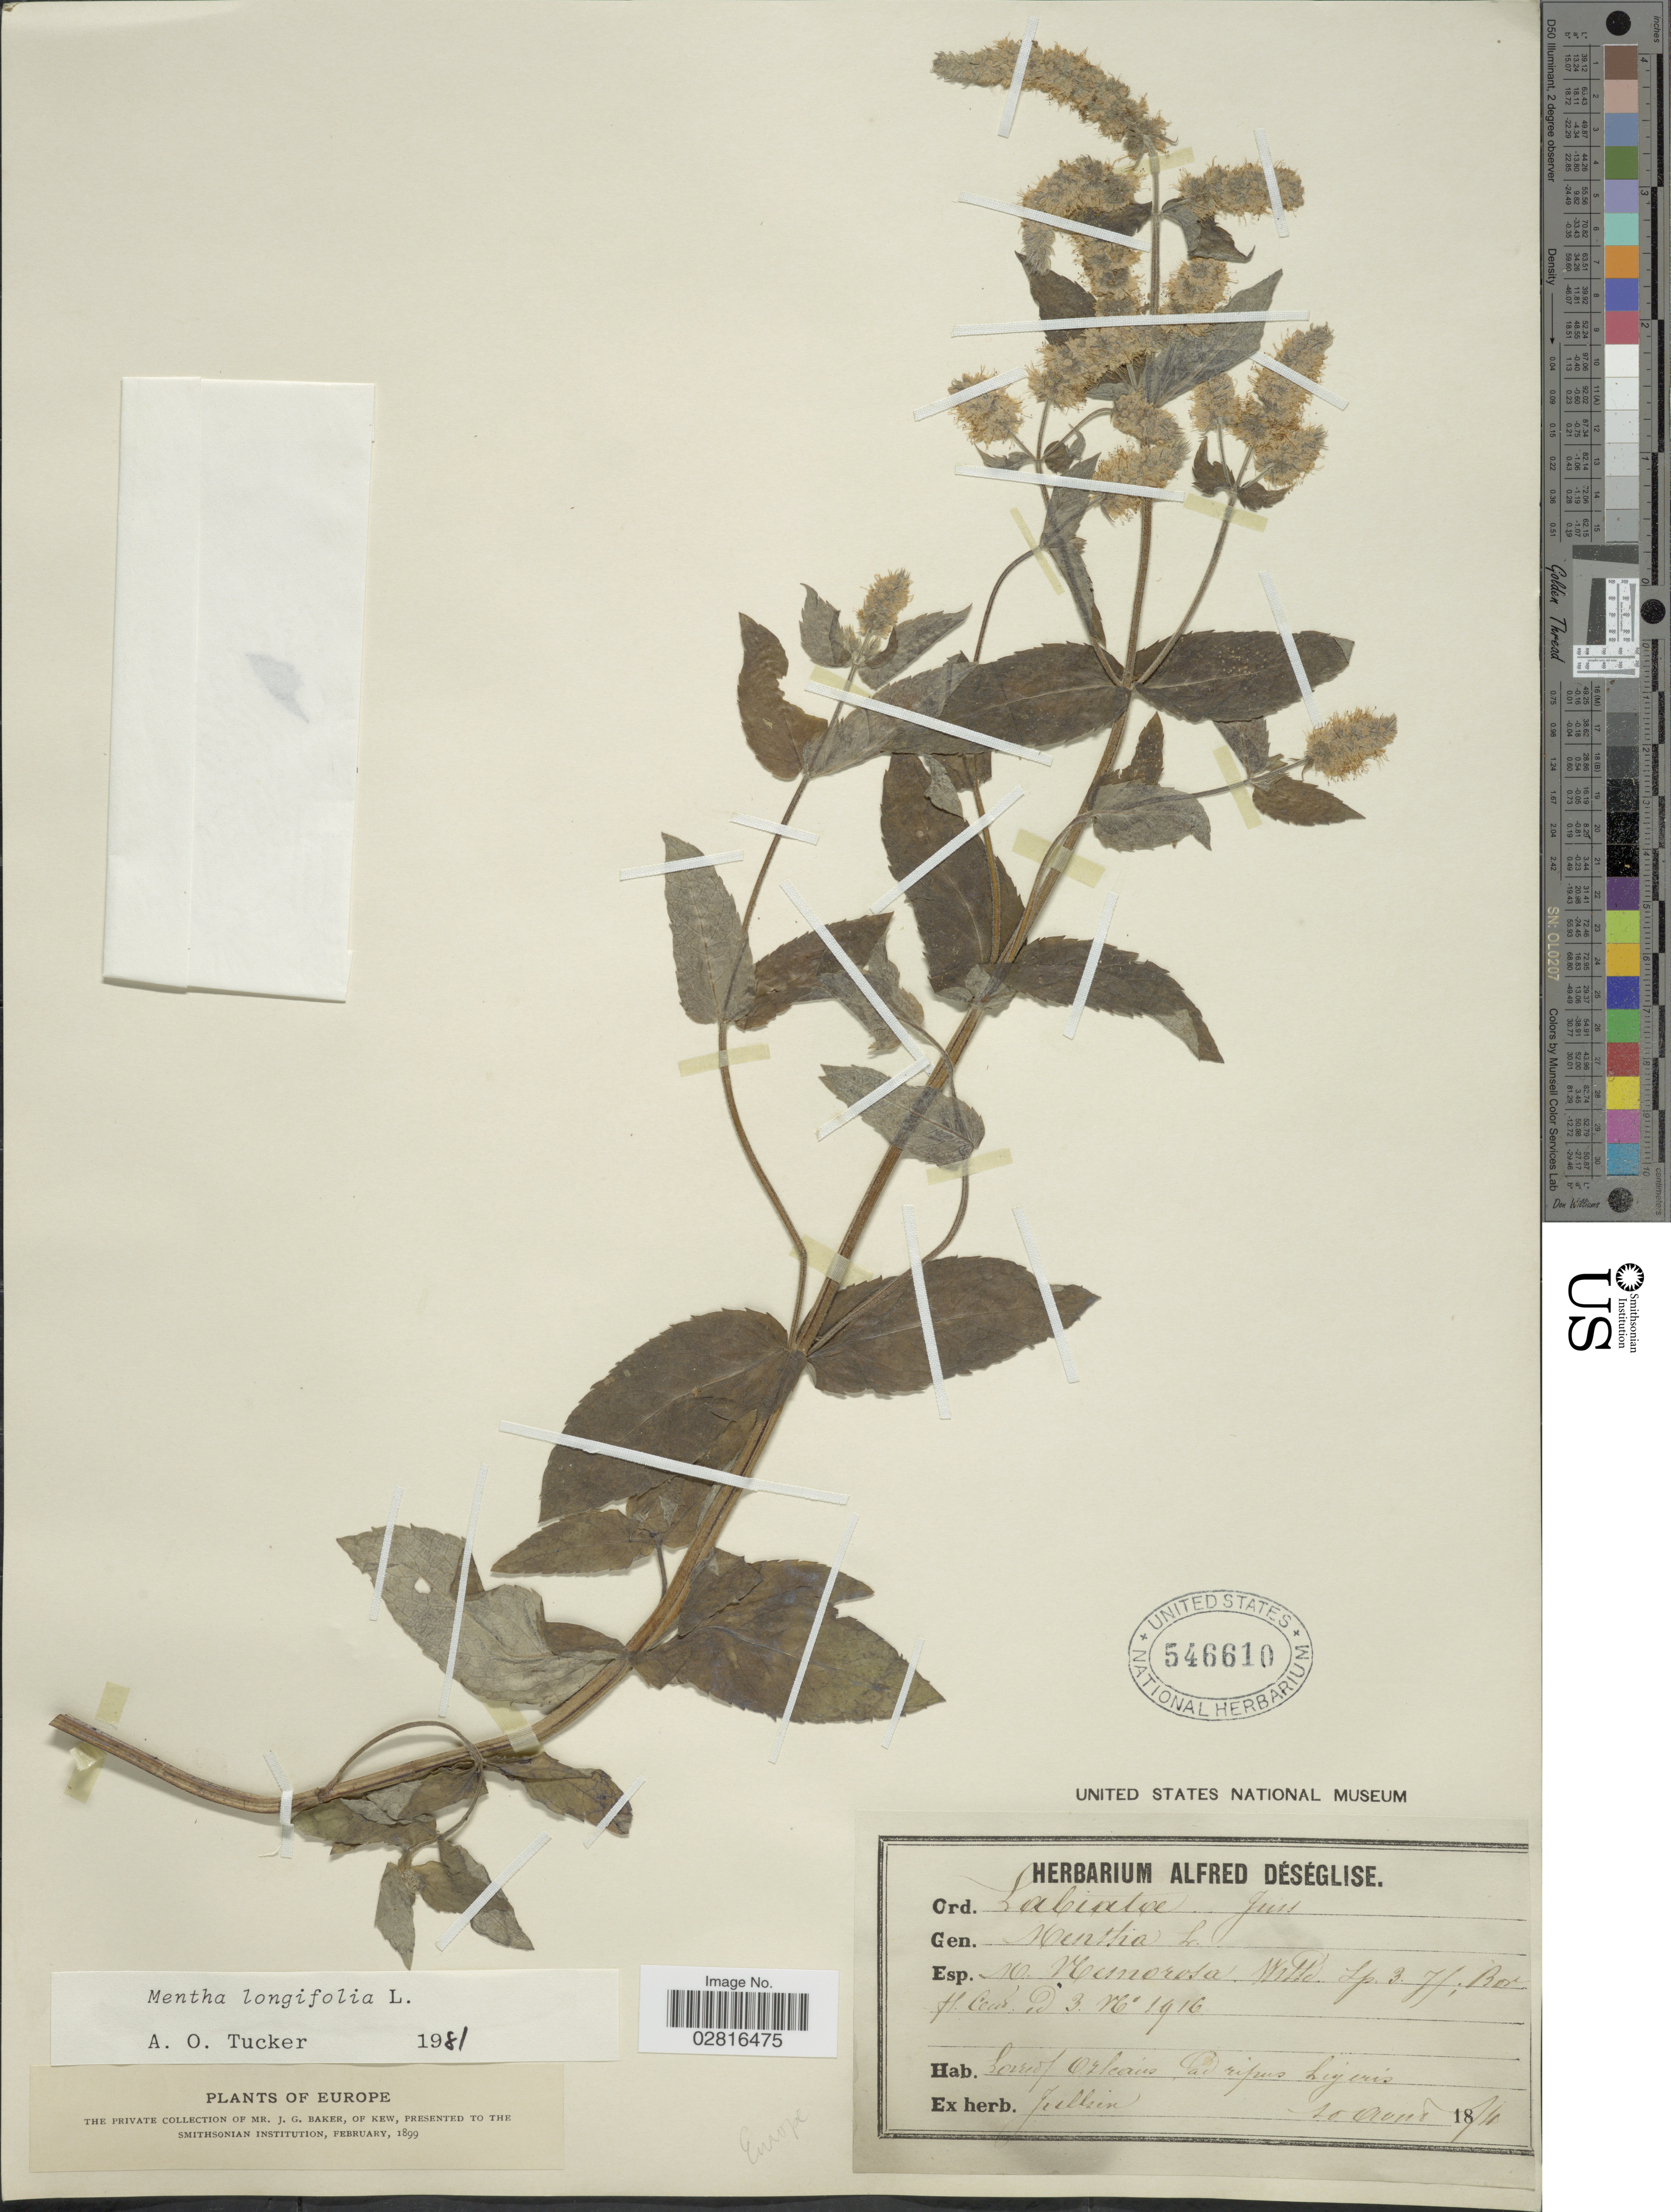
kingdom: Plantae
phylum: Tracheophyta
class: Magnoliopsida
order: Lamiales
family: Lamiaceae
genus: Mentha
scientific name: Mentha longifolia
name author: (L.) L.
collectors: Ex herb. Jullien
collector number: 1916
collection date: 1874-08-20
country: France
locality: Europe. Loiret/Orleans, Ligerís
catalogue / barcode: US 546610